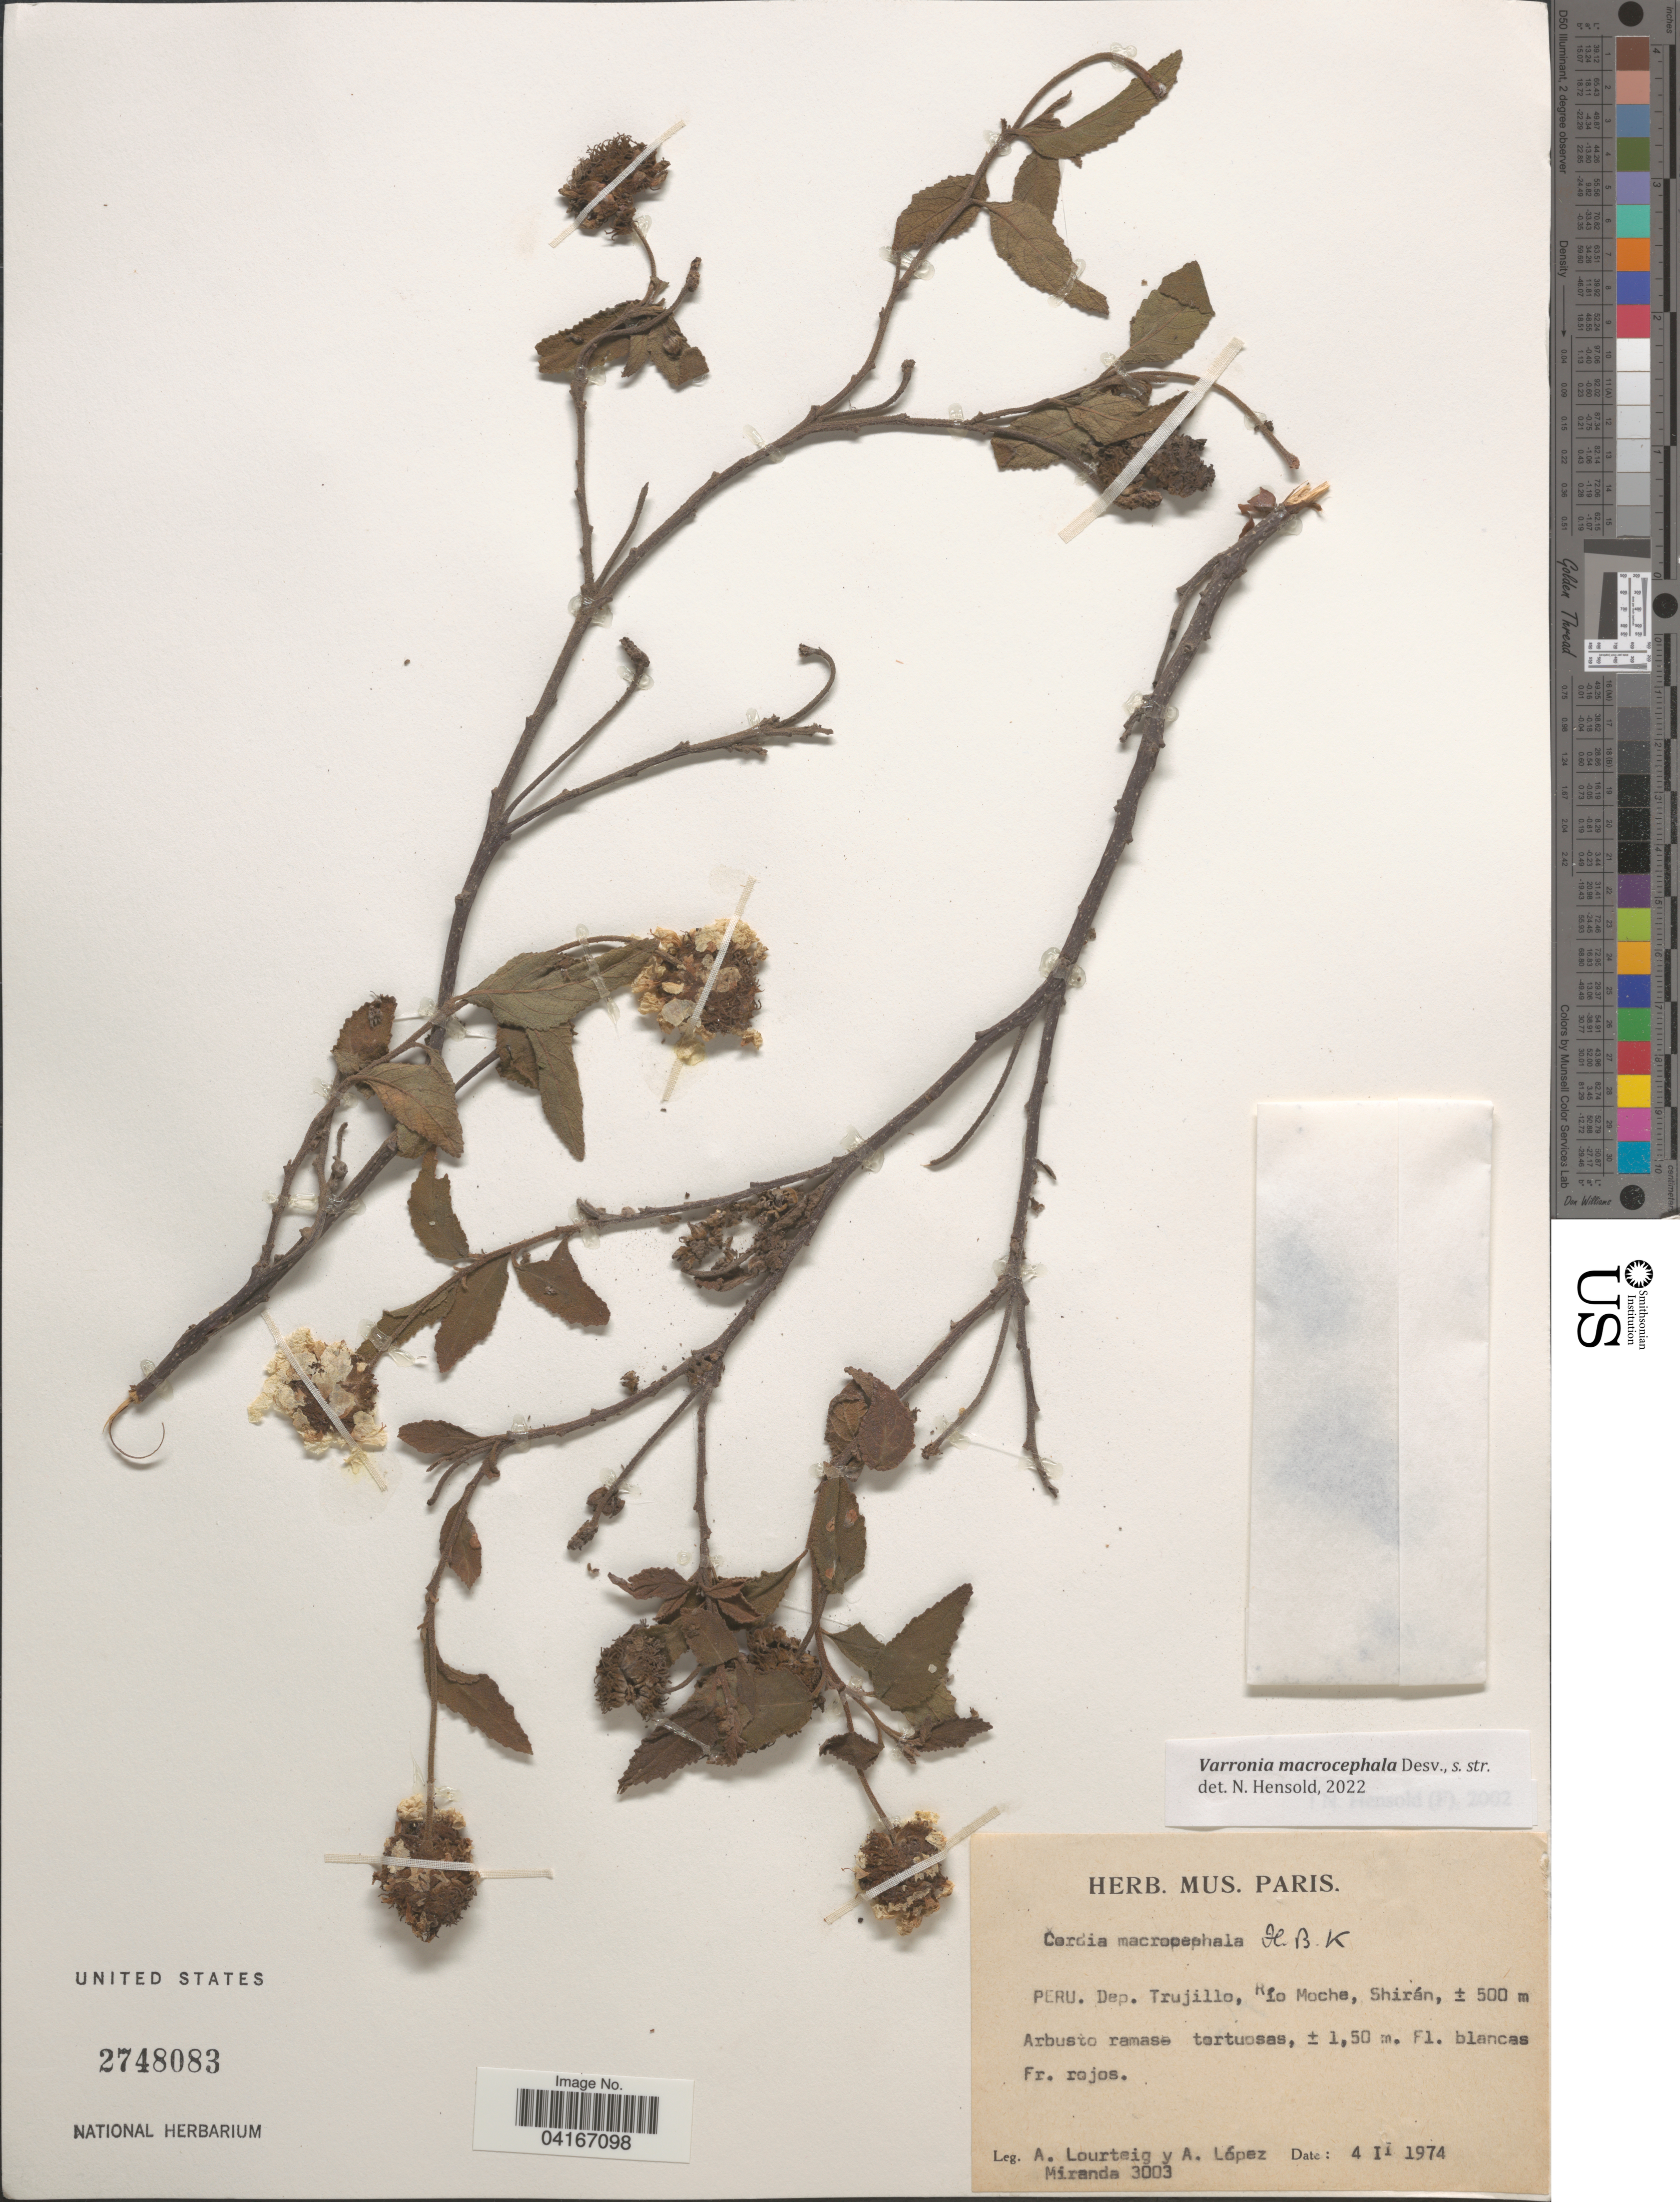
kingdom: Plantae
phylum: Tracheophyta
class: Magnoliopsida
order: Boraginales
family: Cordiaceae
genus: Varronia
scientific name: Varronia macrocephala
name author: Desv.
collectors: Miranda, A. Lourteig & A. López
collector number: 3003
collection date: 1974-02-04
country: Venezuela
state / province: Trujillo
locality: Dep. Trujillo, Río Moche, Shirán.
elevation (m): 500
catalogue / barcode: US 2748083